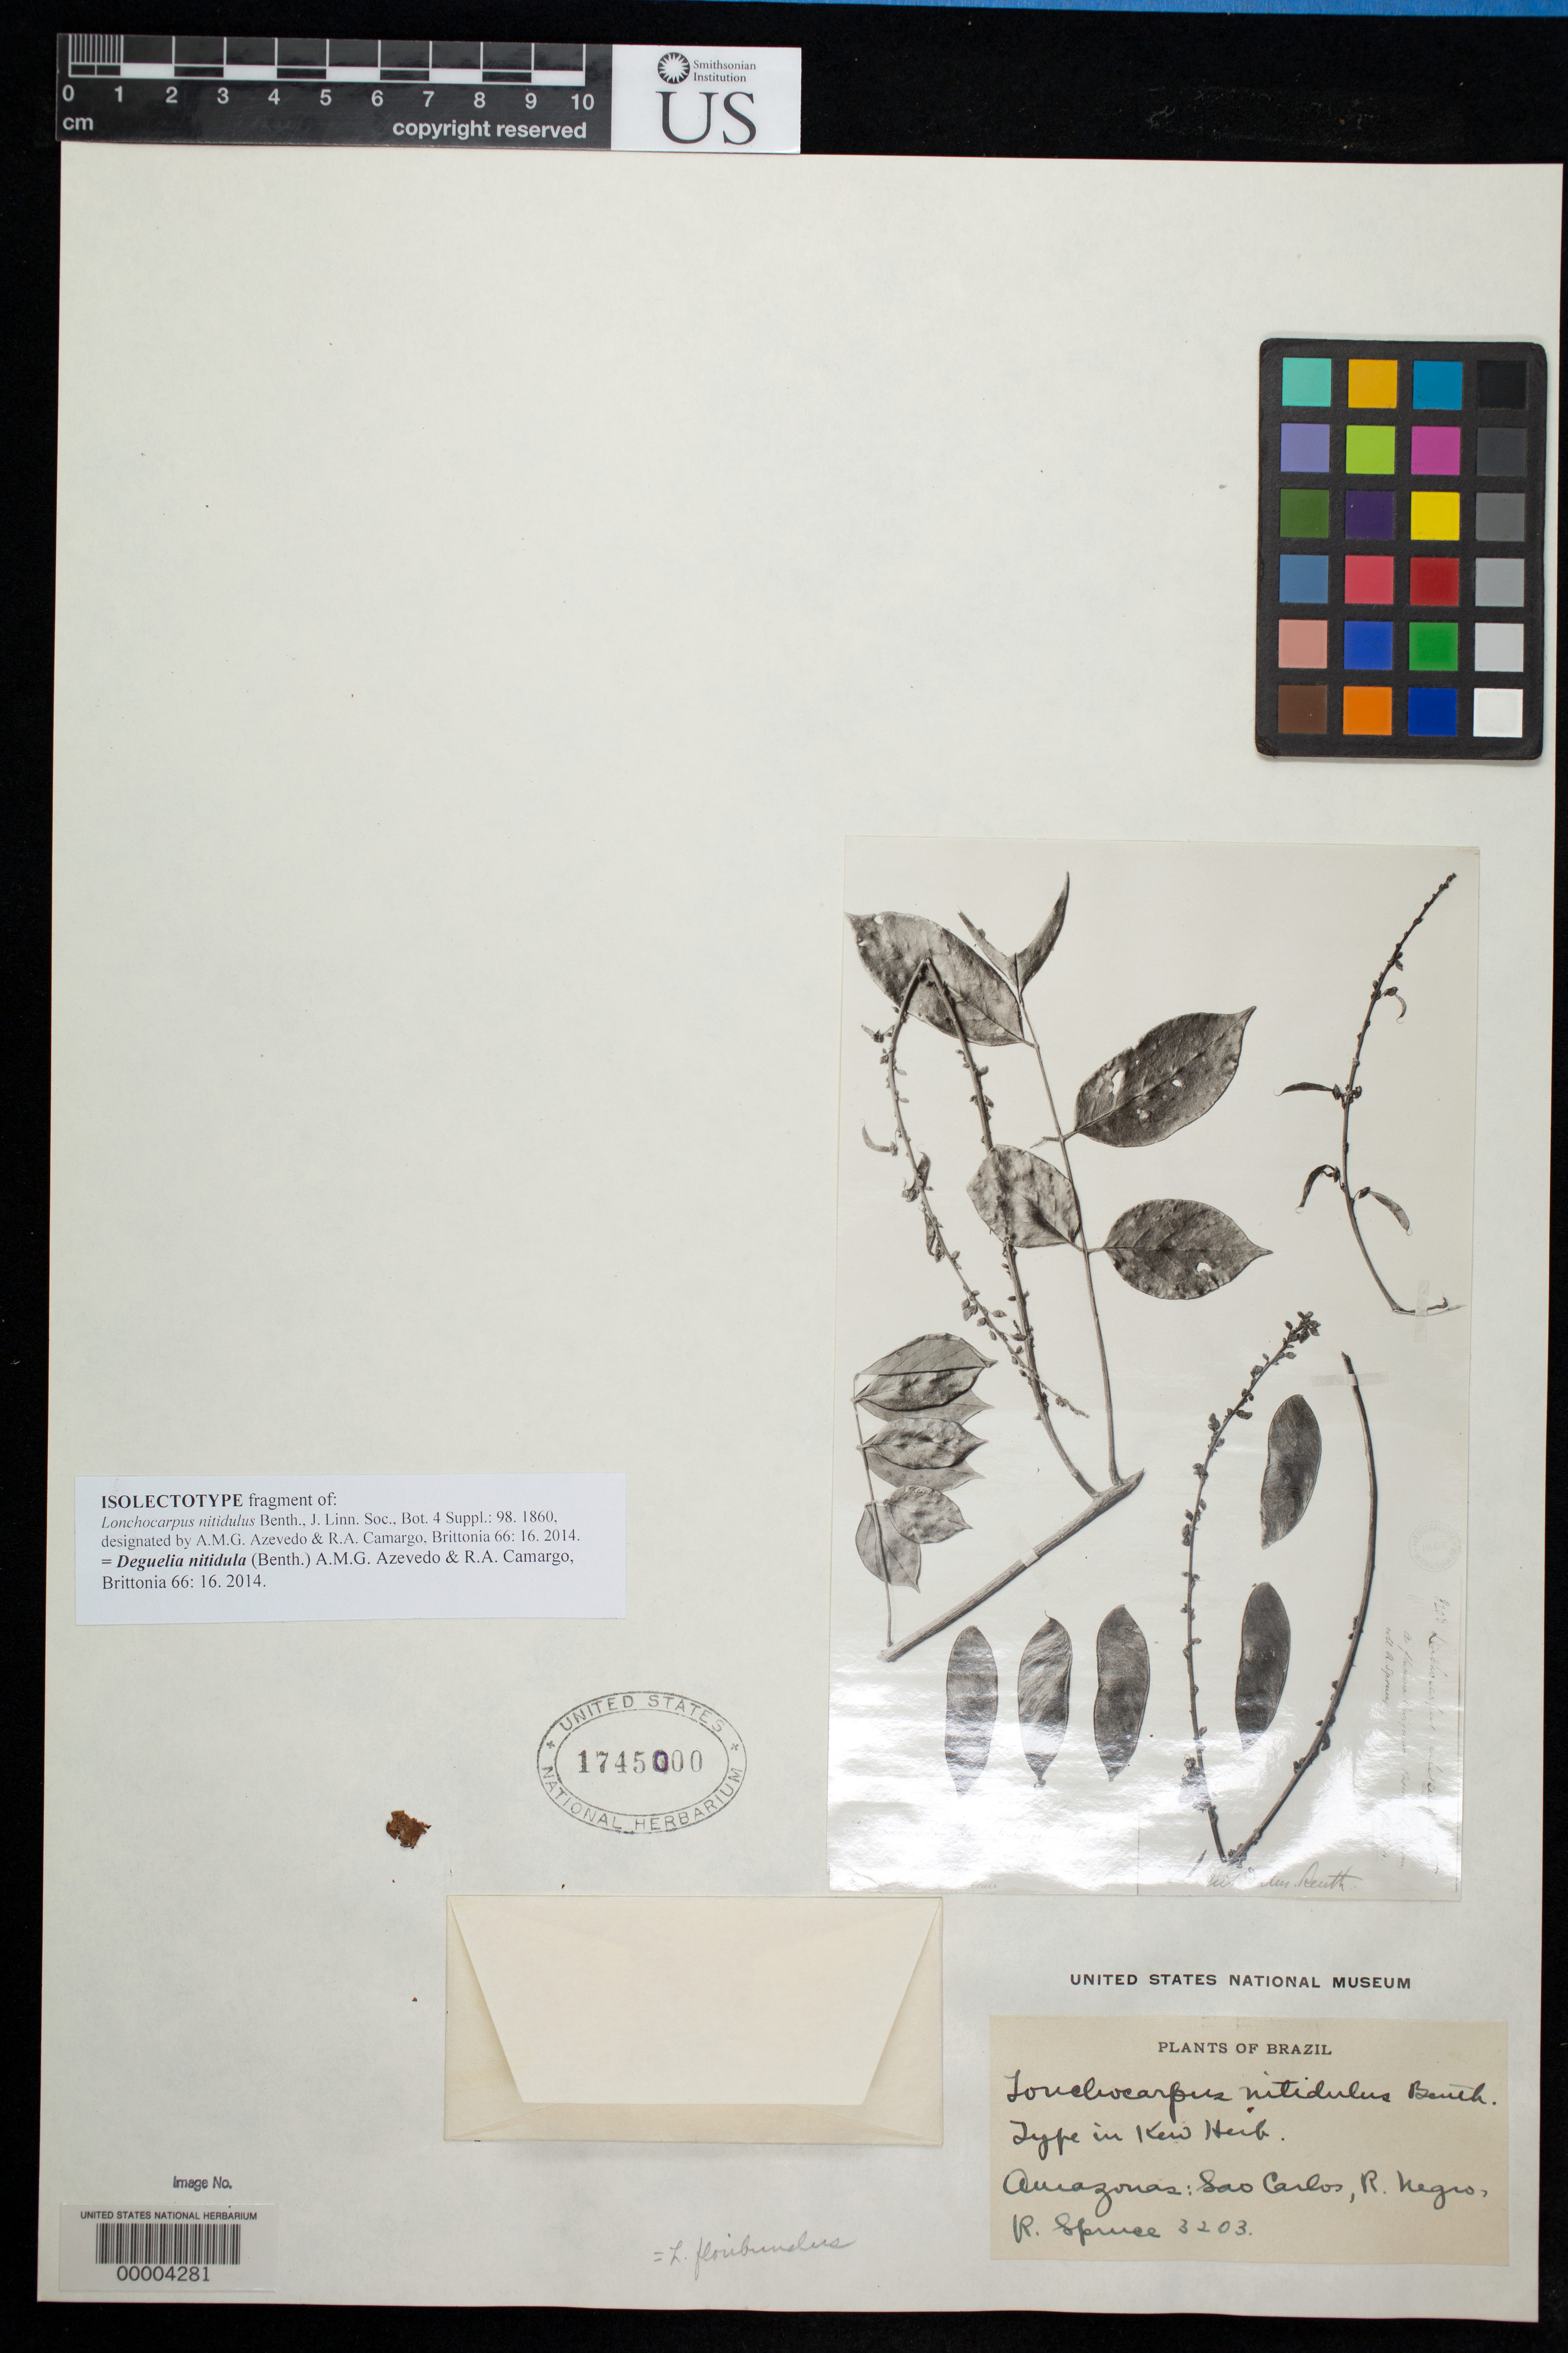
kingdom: Plantae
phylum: Tracheophyta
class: Magnoliopsida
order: Fabales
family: Fabaceae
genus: Lonchocarpus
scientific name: Lonchocarpus nitidulus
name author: Benth.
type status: Isolectotype; Type Collection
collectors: R. Spruce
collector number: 3203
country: Brazil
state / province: Amazonas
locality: Sao Carlos, Rio Negro.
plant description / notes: Photograph and fragmentary material of type specimen ex herb. Kew.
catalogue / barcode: US 1745000